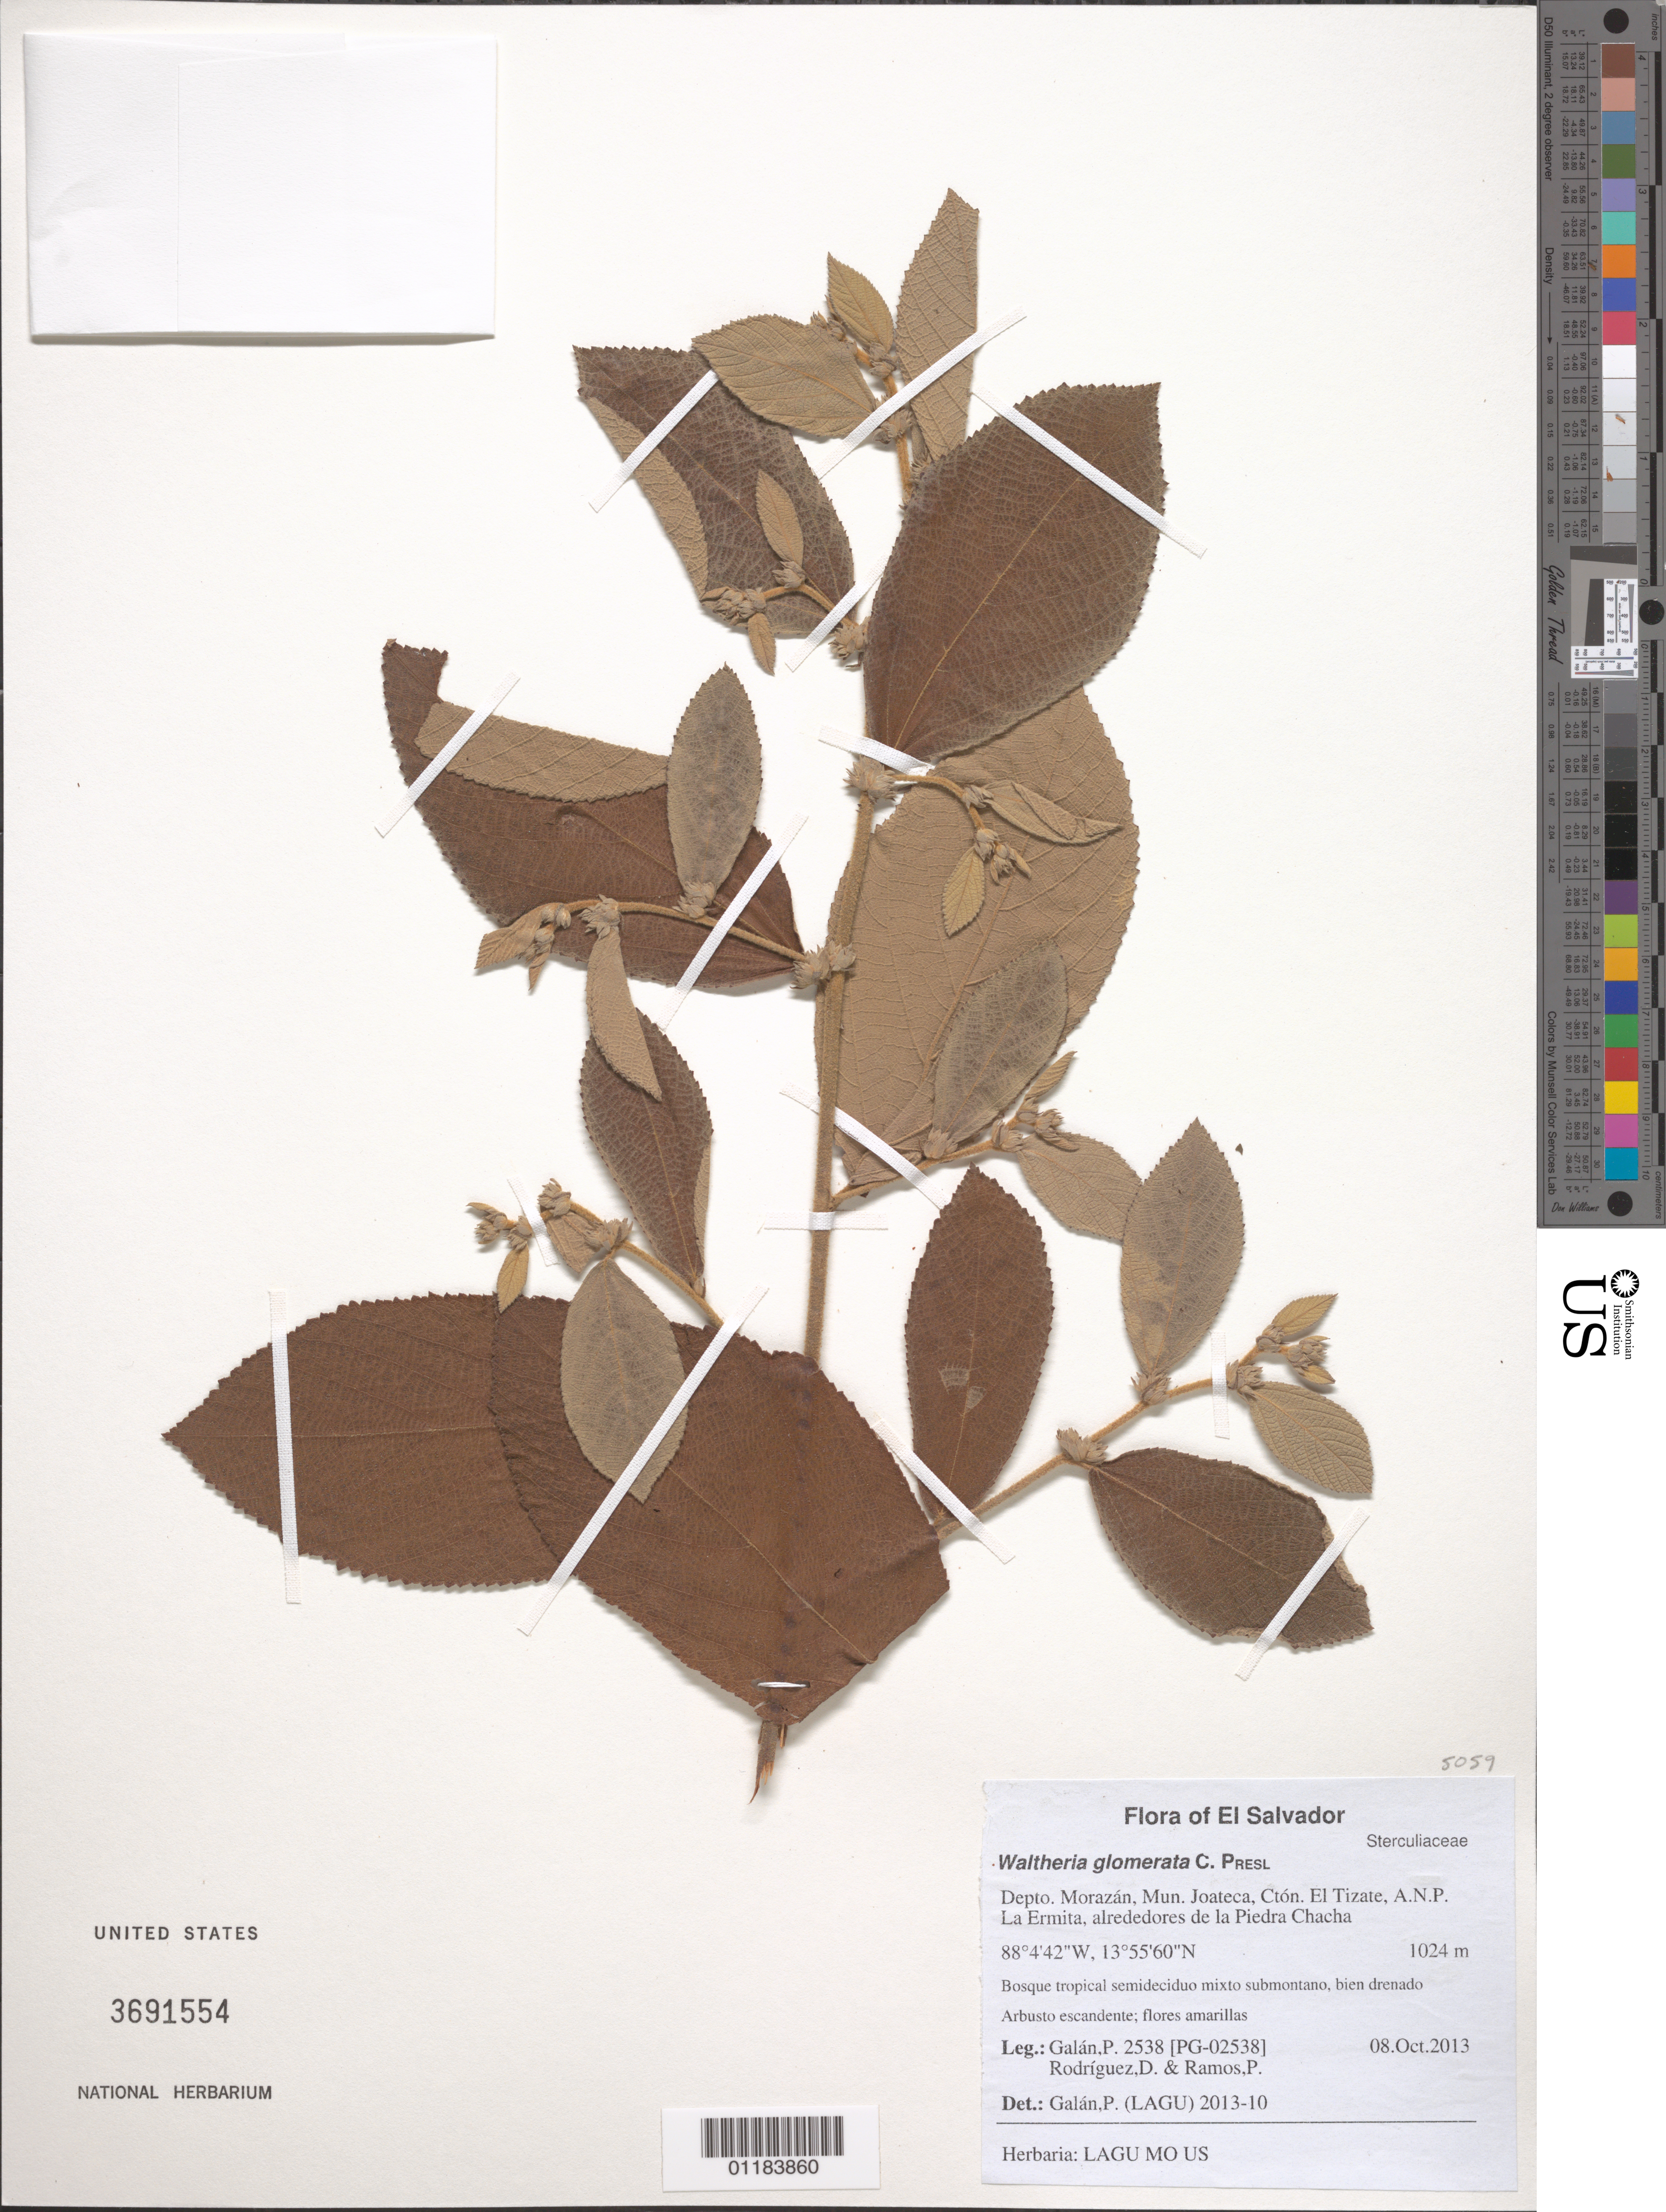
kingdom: Plantae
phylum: Tracheophyta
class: Magnoliopsida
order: Malvales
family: Malvaceae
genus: Waltheria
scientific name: Waltheria glomerata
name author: C. Presl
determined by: Galan, P.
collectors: P. Galan, D. Rodriguez & P. Ramos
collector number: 2538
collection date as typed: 08.Oct.2013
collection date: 2013-10-08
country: El Salvador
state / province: Morazán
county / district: Joateca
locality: Caserio El Tizate, A.N.P. La Ermita, alrededores de la Piedra Chacha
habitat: bosque tropical semideciduo mixto submontano, bien drenado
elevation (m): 1024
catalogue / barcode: US 3691554